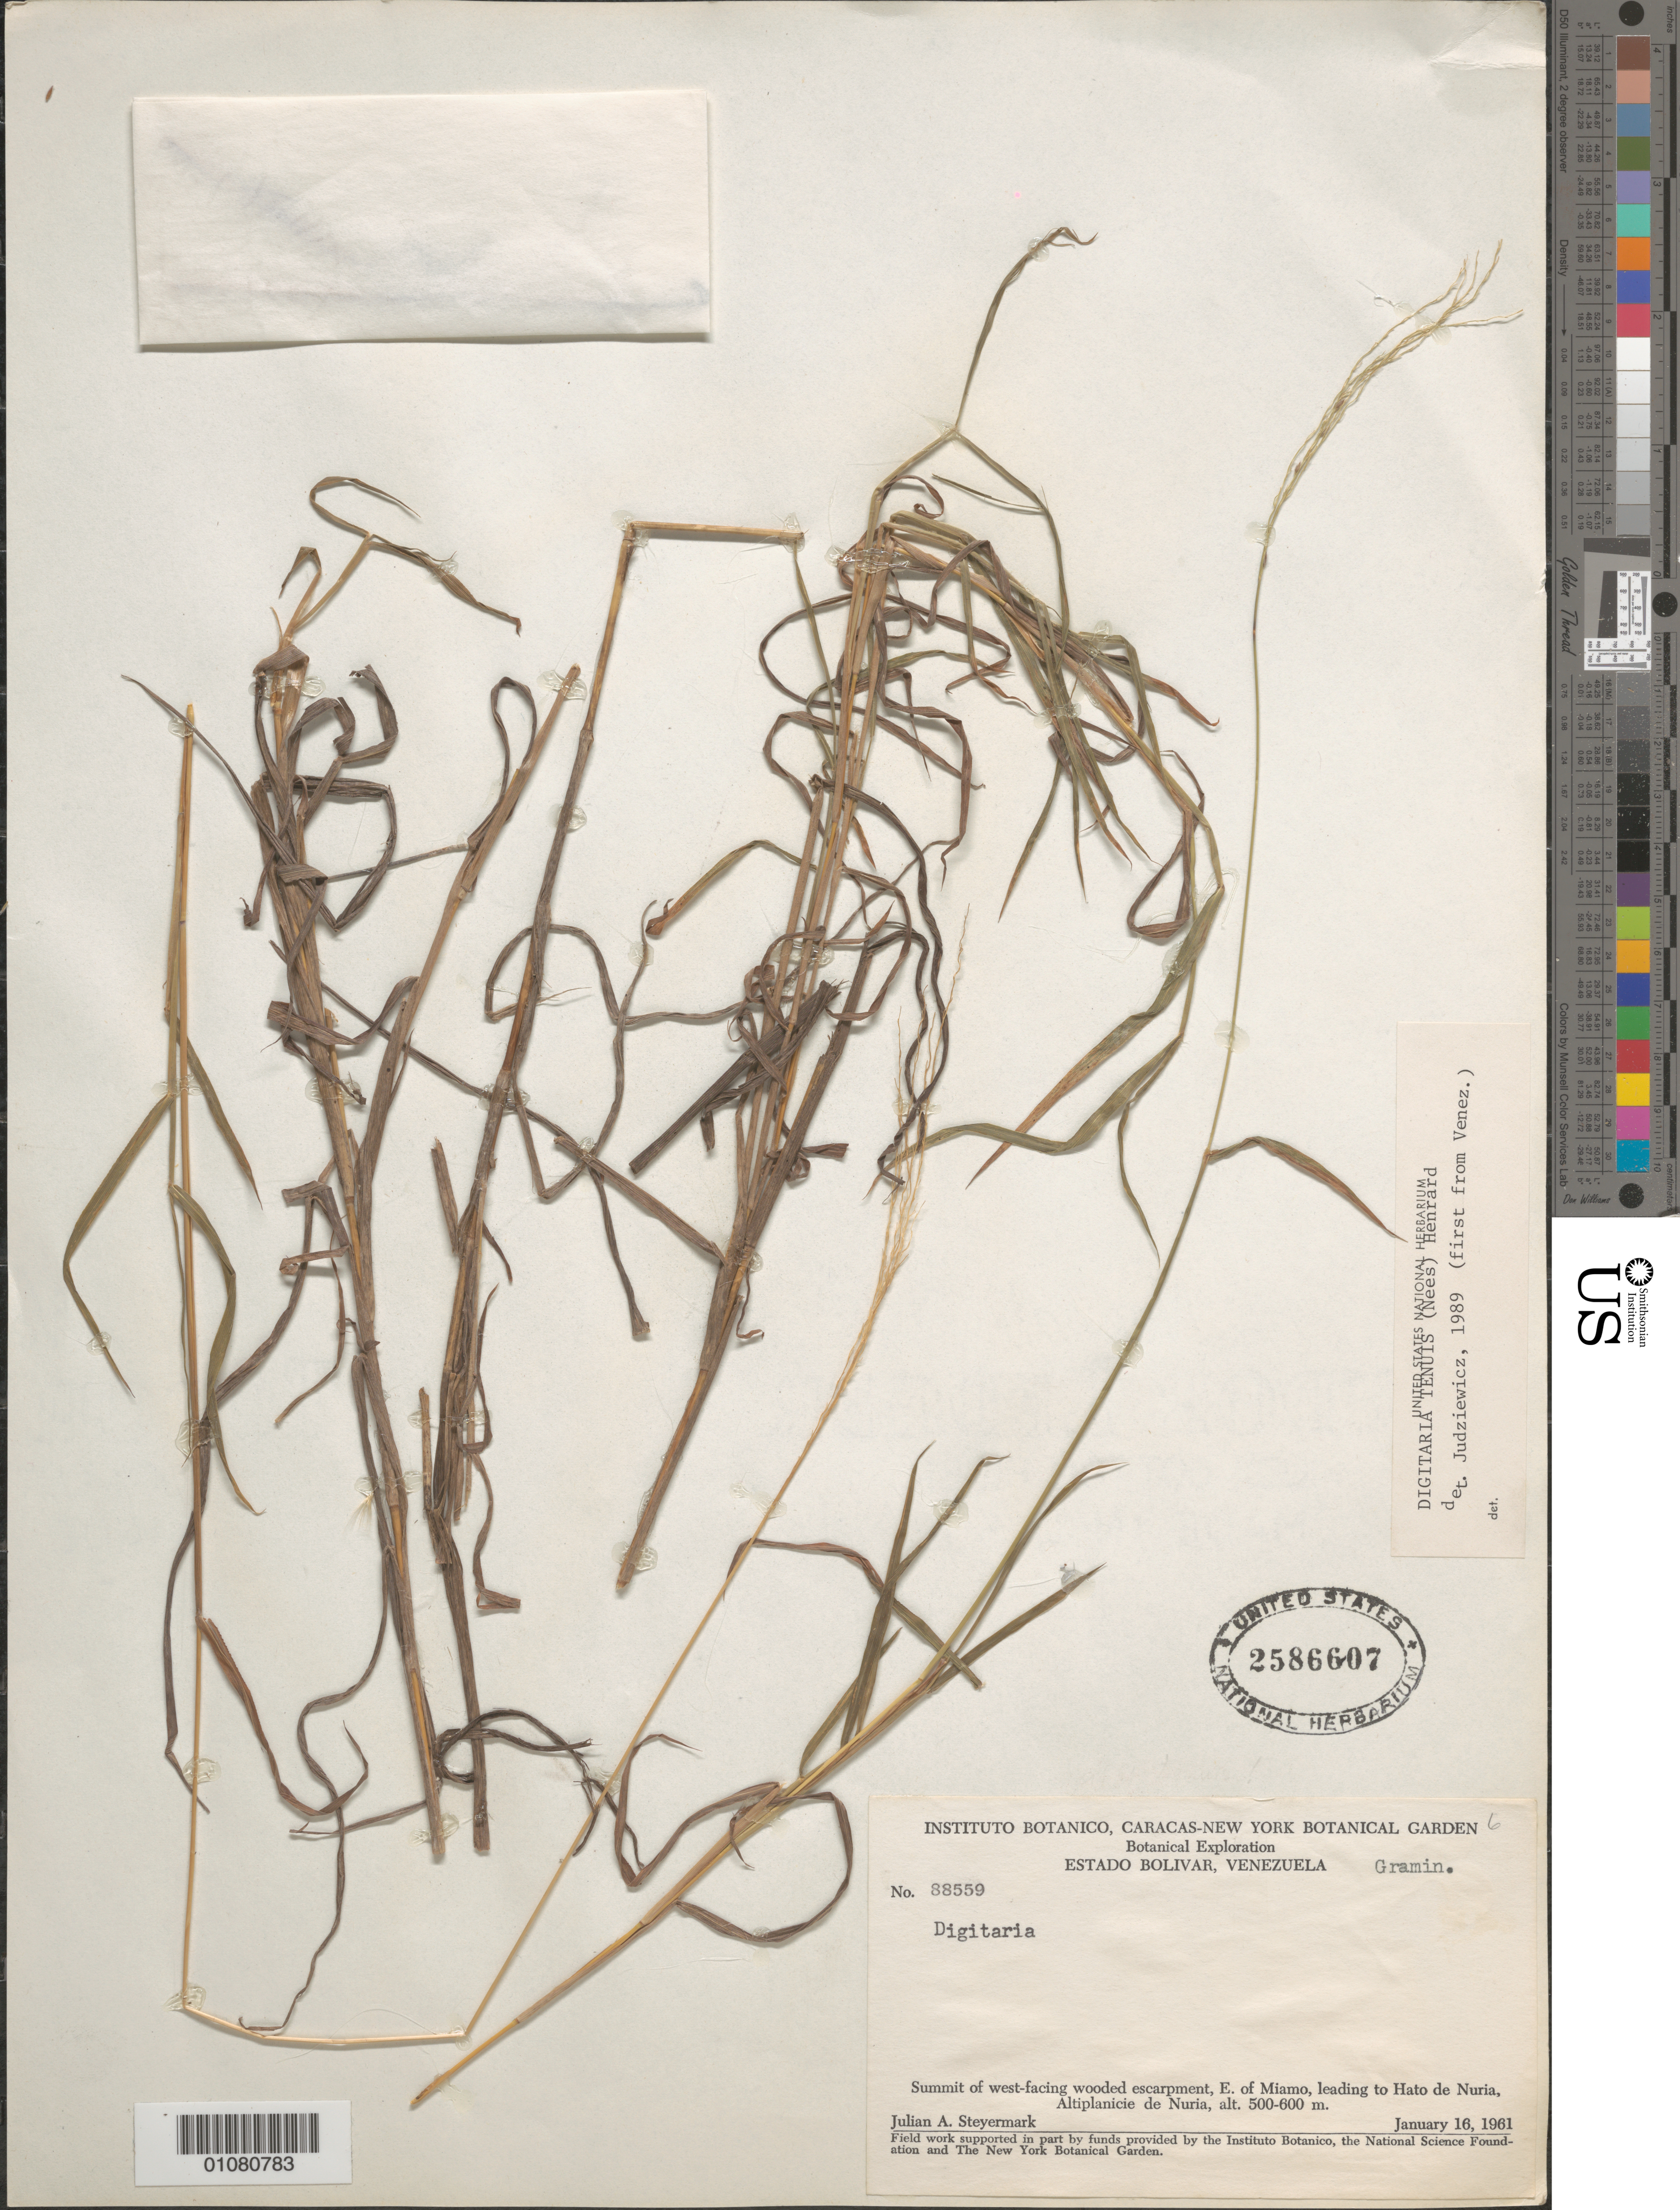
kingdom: Plantae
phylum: Tracheophyta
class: Liliopsida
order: Poales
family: Poaceae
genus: Digitaria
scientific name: Digitaria tenuis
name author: (Nees) Henr.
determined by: Judziewicz, E. J.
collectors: J. Steyermark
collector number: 88559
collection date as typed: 16-Jan-61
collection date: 1961-01-16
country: Venezuela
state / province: Bolívar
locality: Miamo, E of, leading to Hato de Nuria, Altiplanicie de Nuria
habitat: Summit of west-facing wooded escarpment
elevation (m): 500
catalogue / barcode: US 2586607